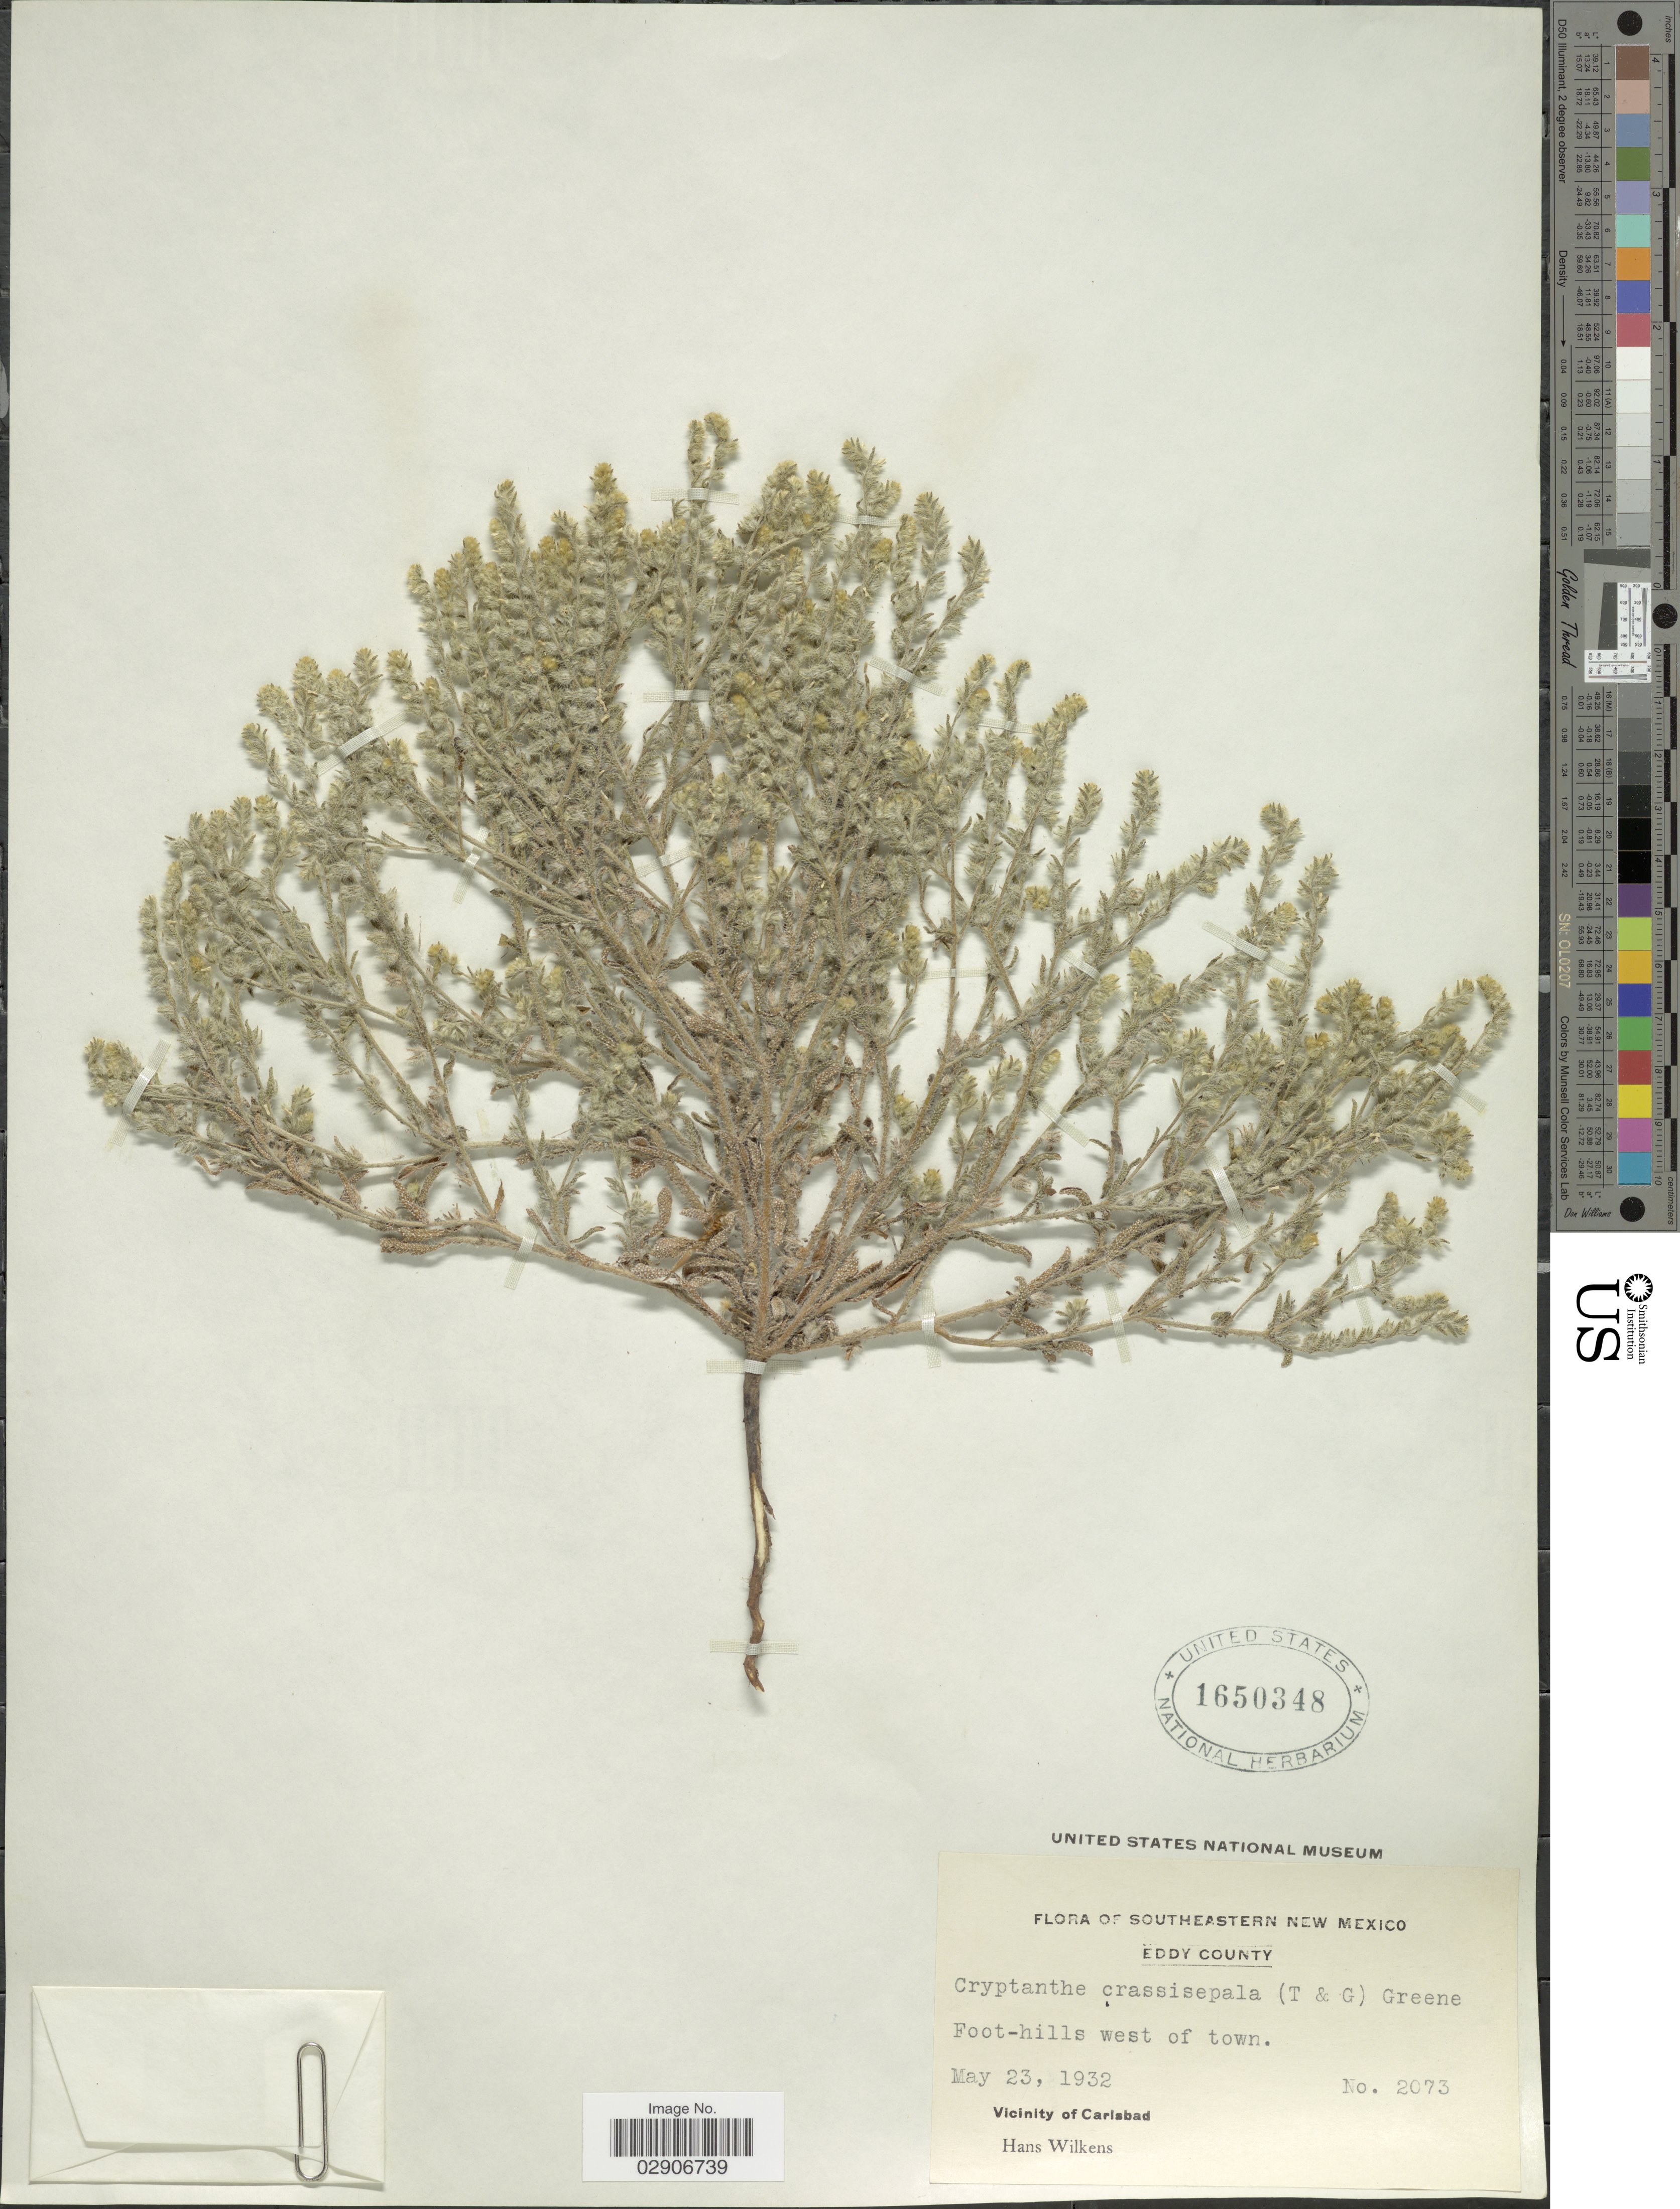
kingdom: Plantae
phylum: Tracheophyta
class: Magnoliopsida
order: Boraginales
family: Boraginaceae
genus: Cryptantha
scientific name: Cryptantha albida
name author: (Kunth) I.M. Johnst.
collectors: H. Wilkens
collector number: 2073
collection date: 1932-05-23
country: United States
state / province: New Mexico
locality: Foot-hills west of town. Vicinity of Carlsbad. Eddy County. Southeastern New Mexico.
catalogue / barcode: US 1650348